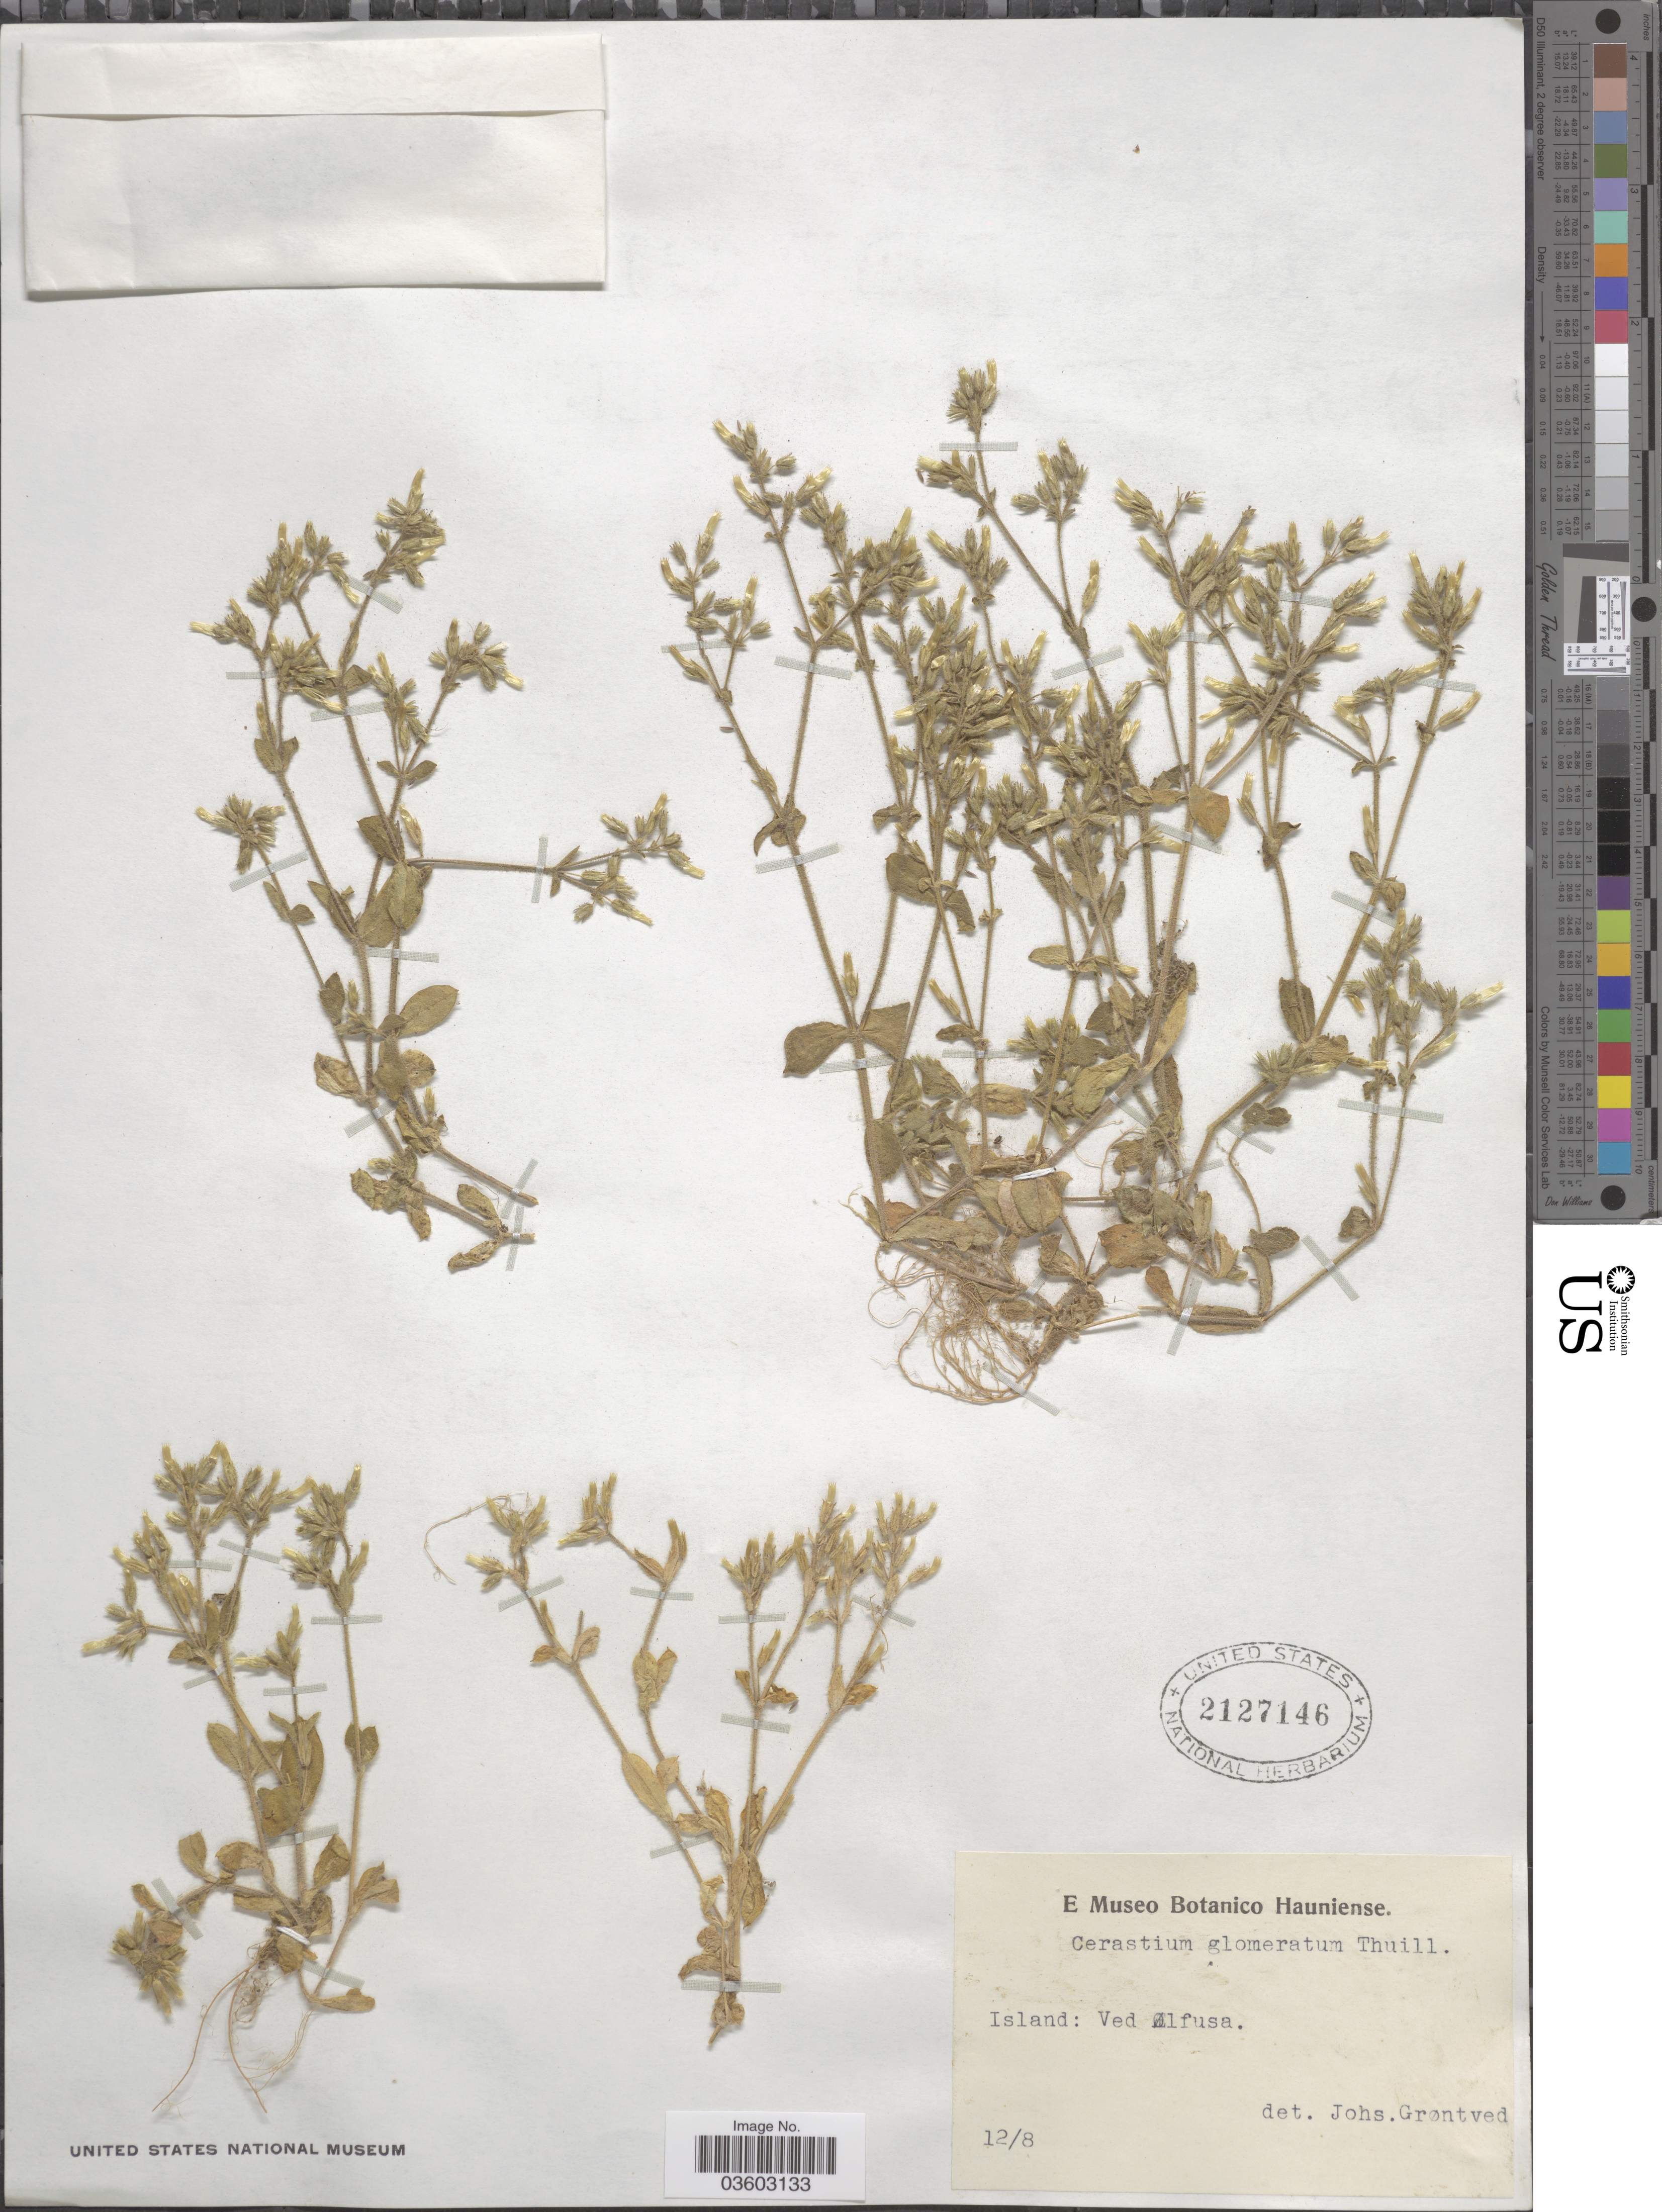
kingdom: Plantae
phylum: Tracheophyta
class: Magnoliopsida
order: Caryophyllales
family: Caryophyllaceae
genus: Cerastium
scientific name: Cerastium glomeratum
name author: Thuill.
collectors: J. Grontved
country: Iceland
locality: Island: Ved Ølfusa.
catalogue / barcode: US 2127146